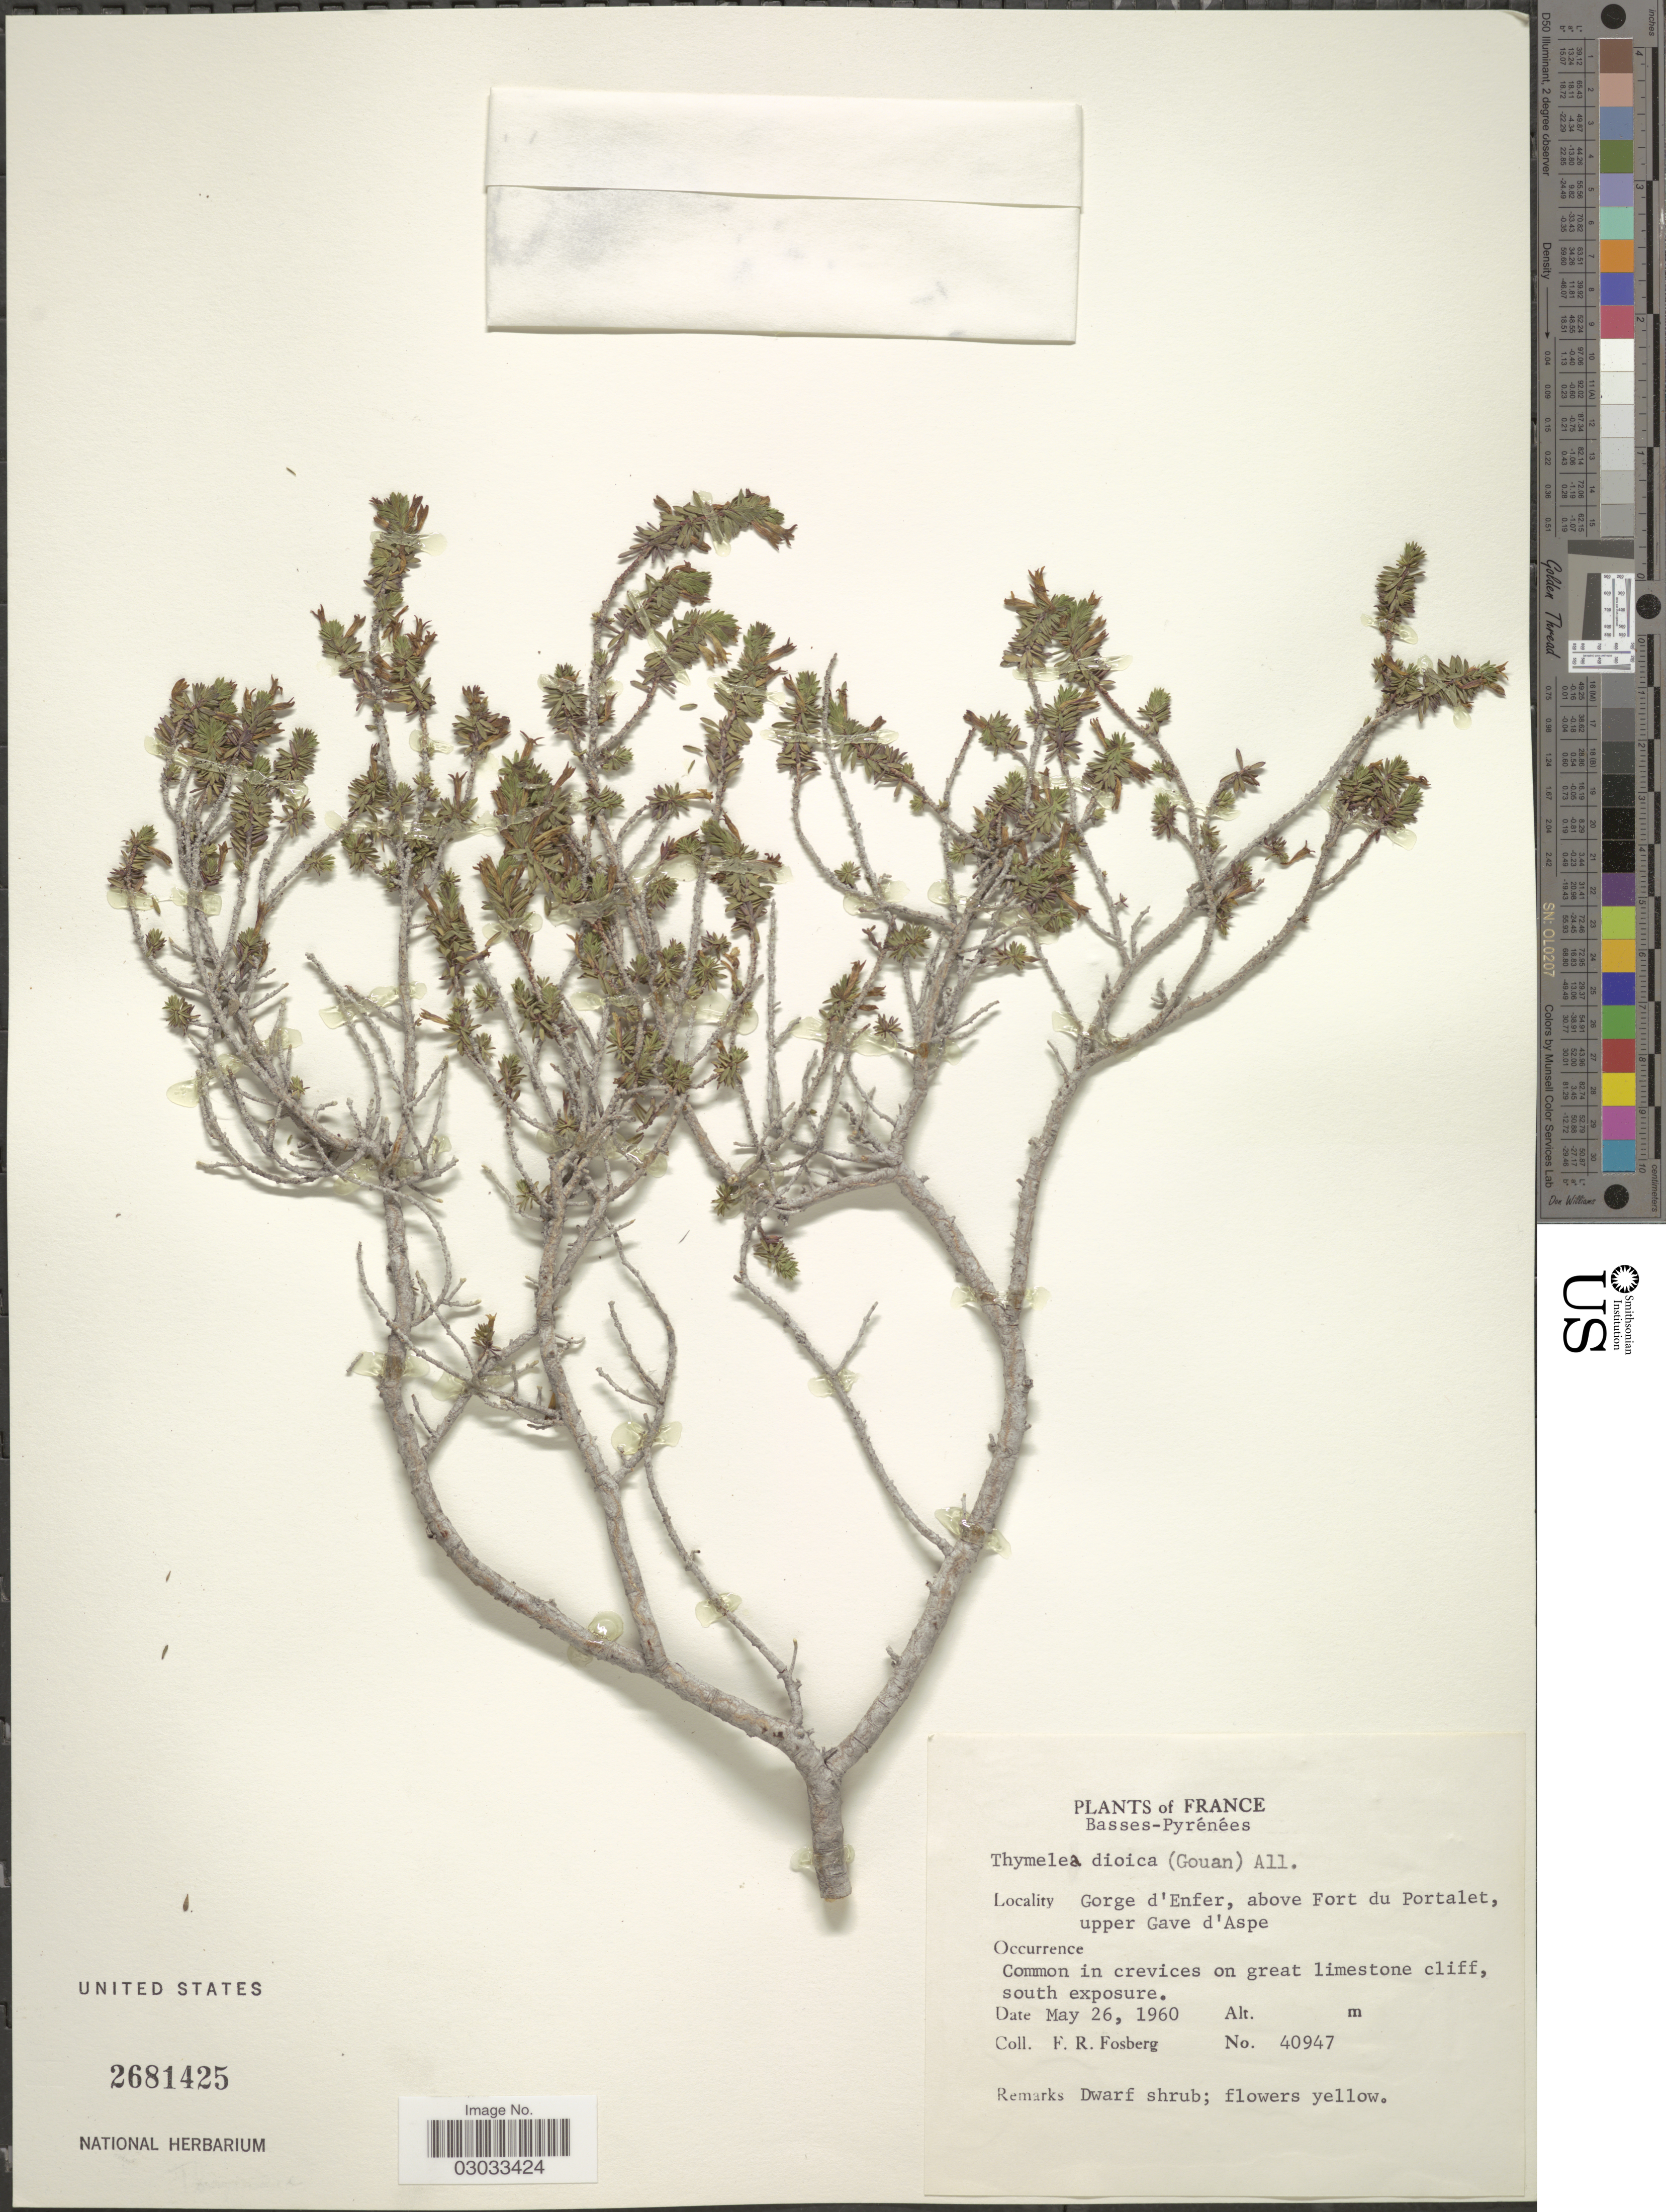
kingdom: Plantae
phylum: Tracheophyta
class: Magnoliopsida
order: Malvales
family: Thymelaeaceae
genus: Thymelaea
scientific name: Thymelaea dioica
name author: (Gouan) All.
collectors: F. R. Fosberg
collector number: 40947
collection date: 1960-05-26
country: France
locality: Basses-Pyrénées. Gorge d'Enfer, above Fort du Portalet, upper Gave d'Aspe.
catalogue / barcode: US 2681425